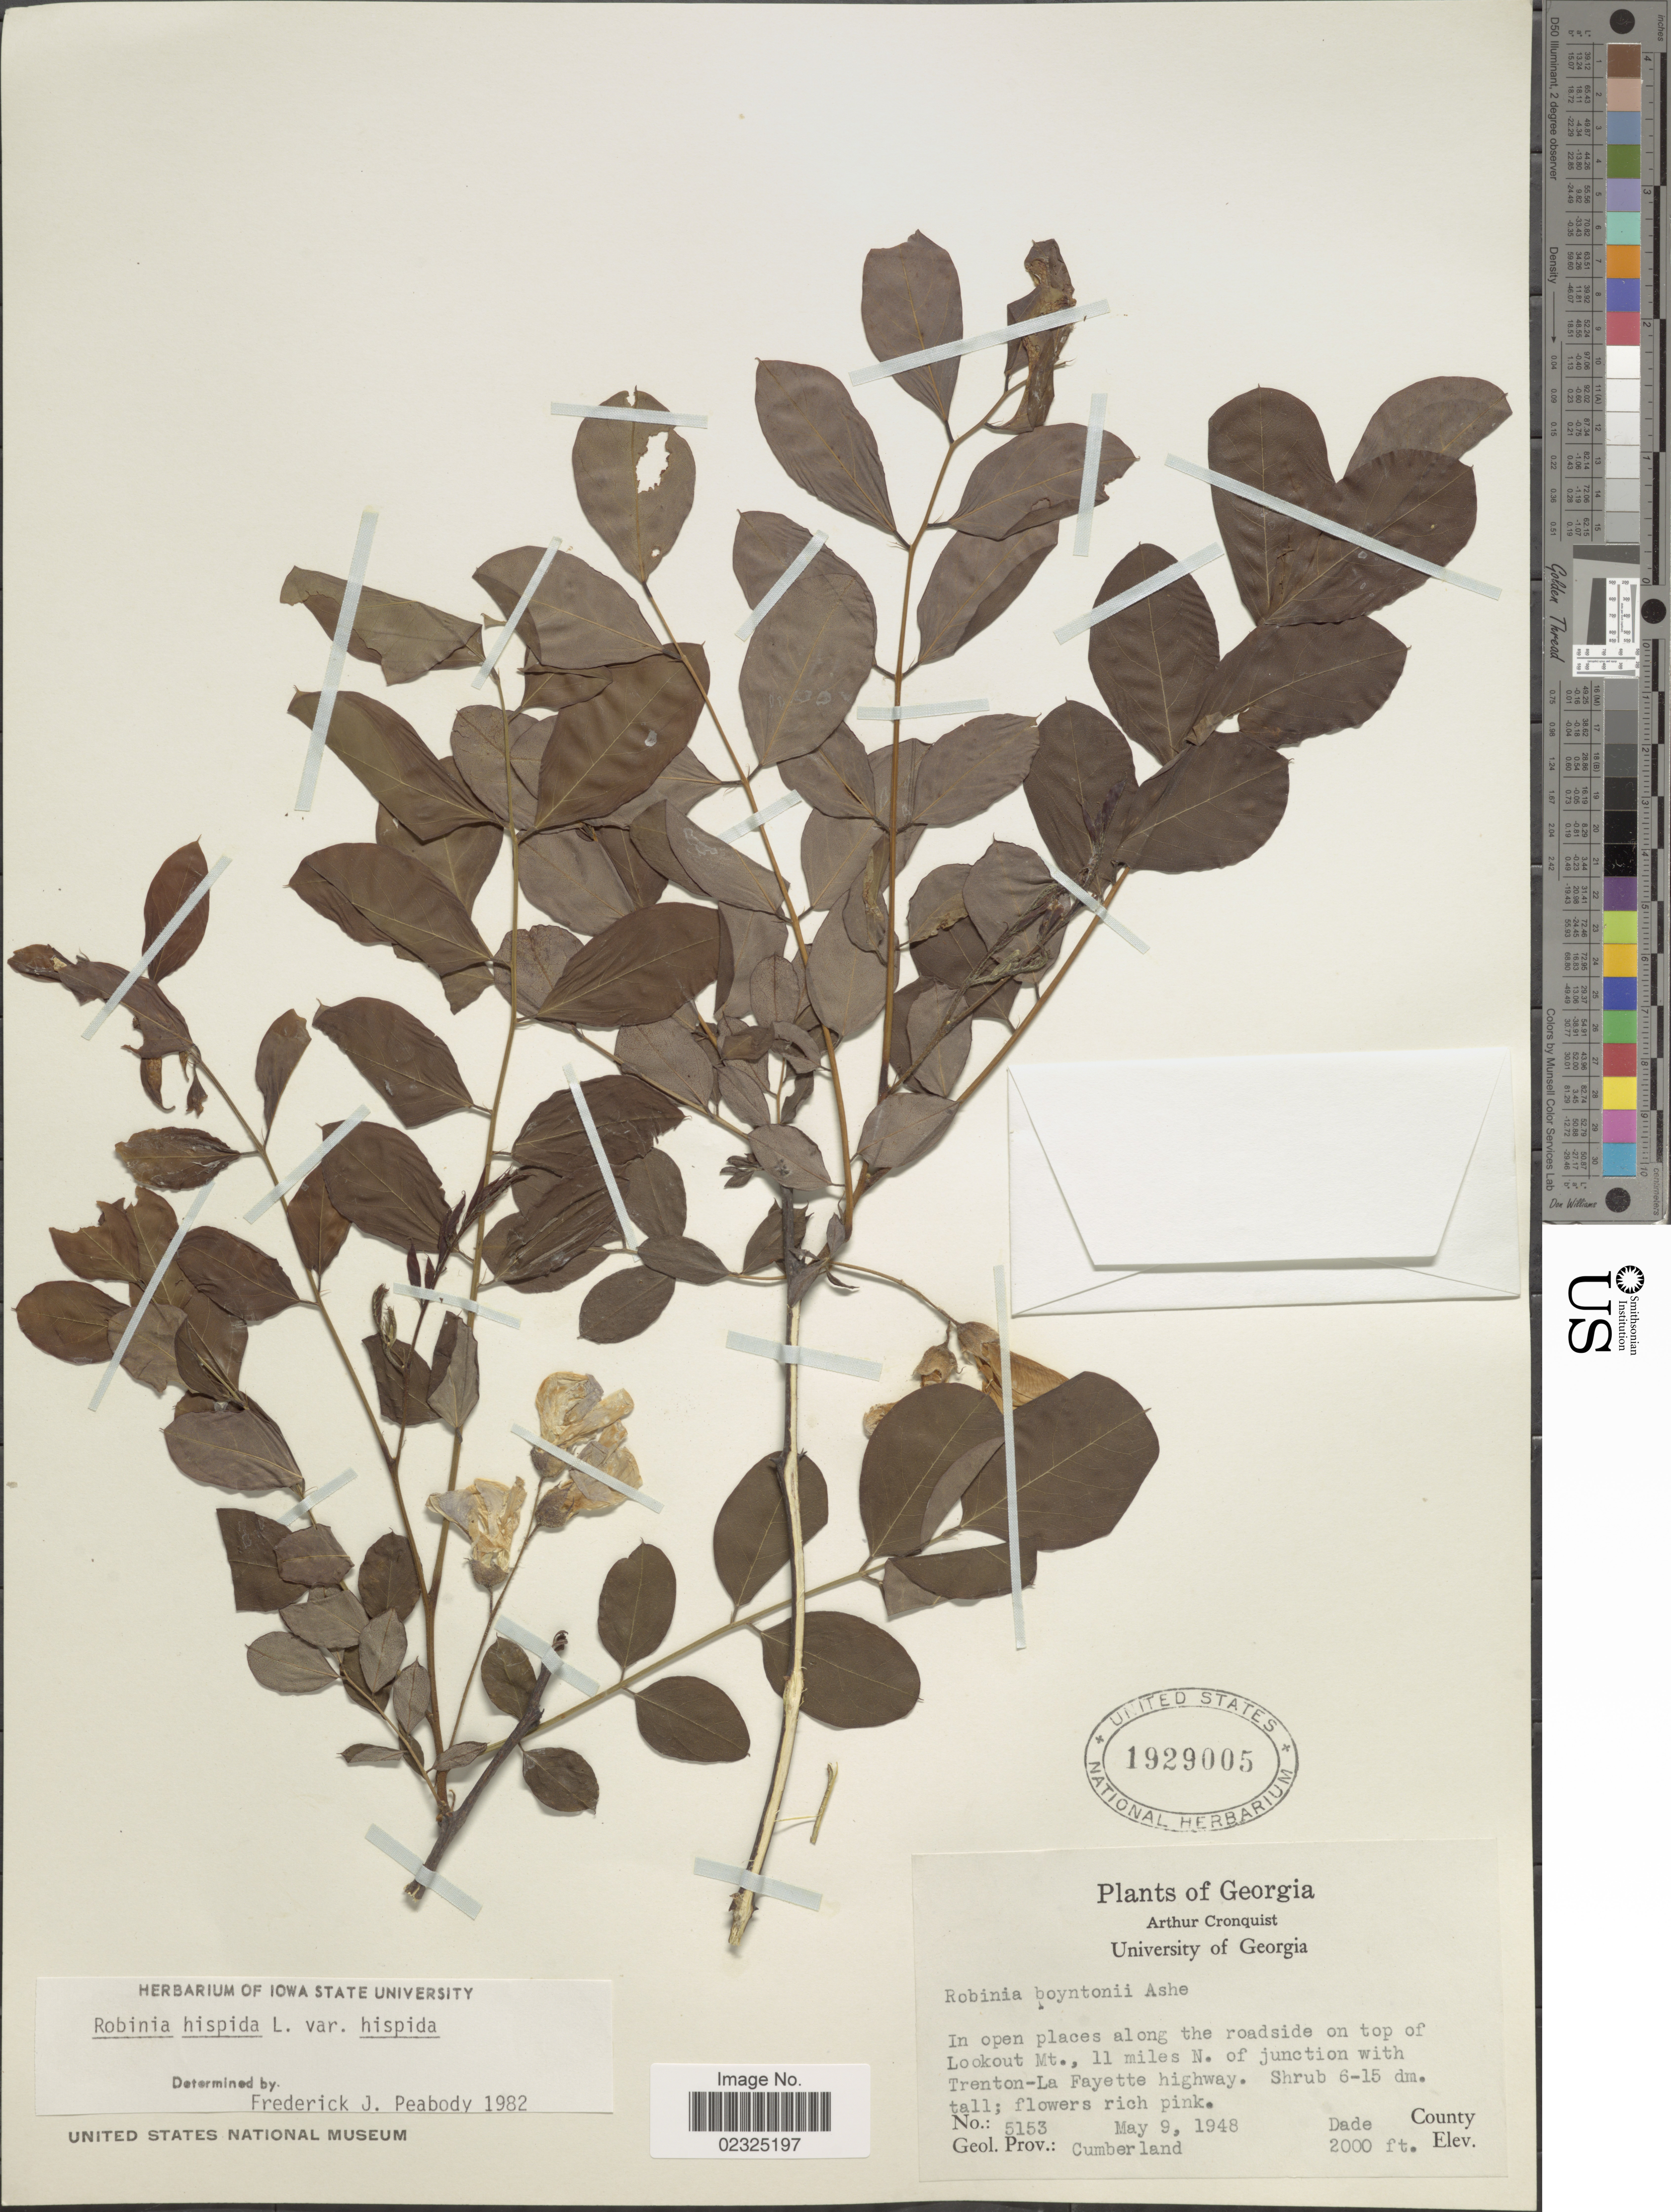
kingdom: Plantae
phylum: Tracheophyta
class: Magnoliopsida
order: Fabales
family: Fabaceae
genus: Robinia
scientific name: Robinia hispida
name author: L.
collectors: A. J. Cronquist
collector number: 5153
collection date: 1948-05-09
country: United States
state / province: Georgia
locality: In open places along the roadsides on top of Lookout Mt., 11 mies N. of junction with Trenton-La Fayette highway, Dade County.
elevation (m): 610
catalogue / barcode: US 1929005